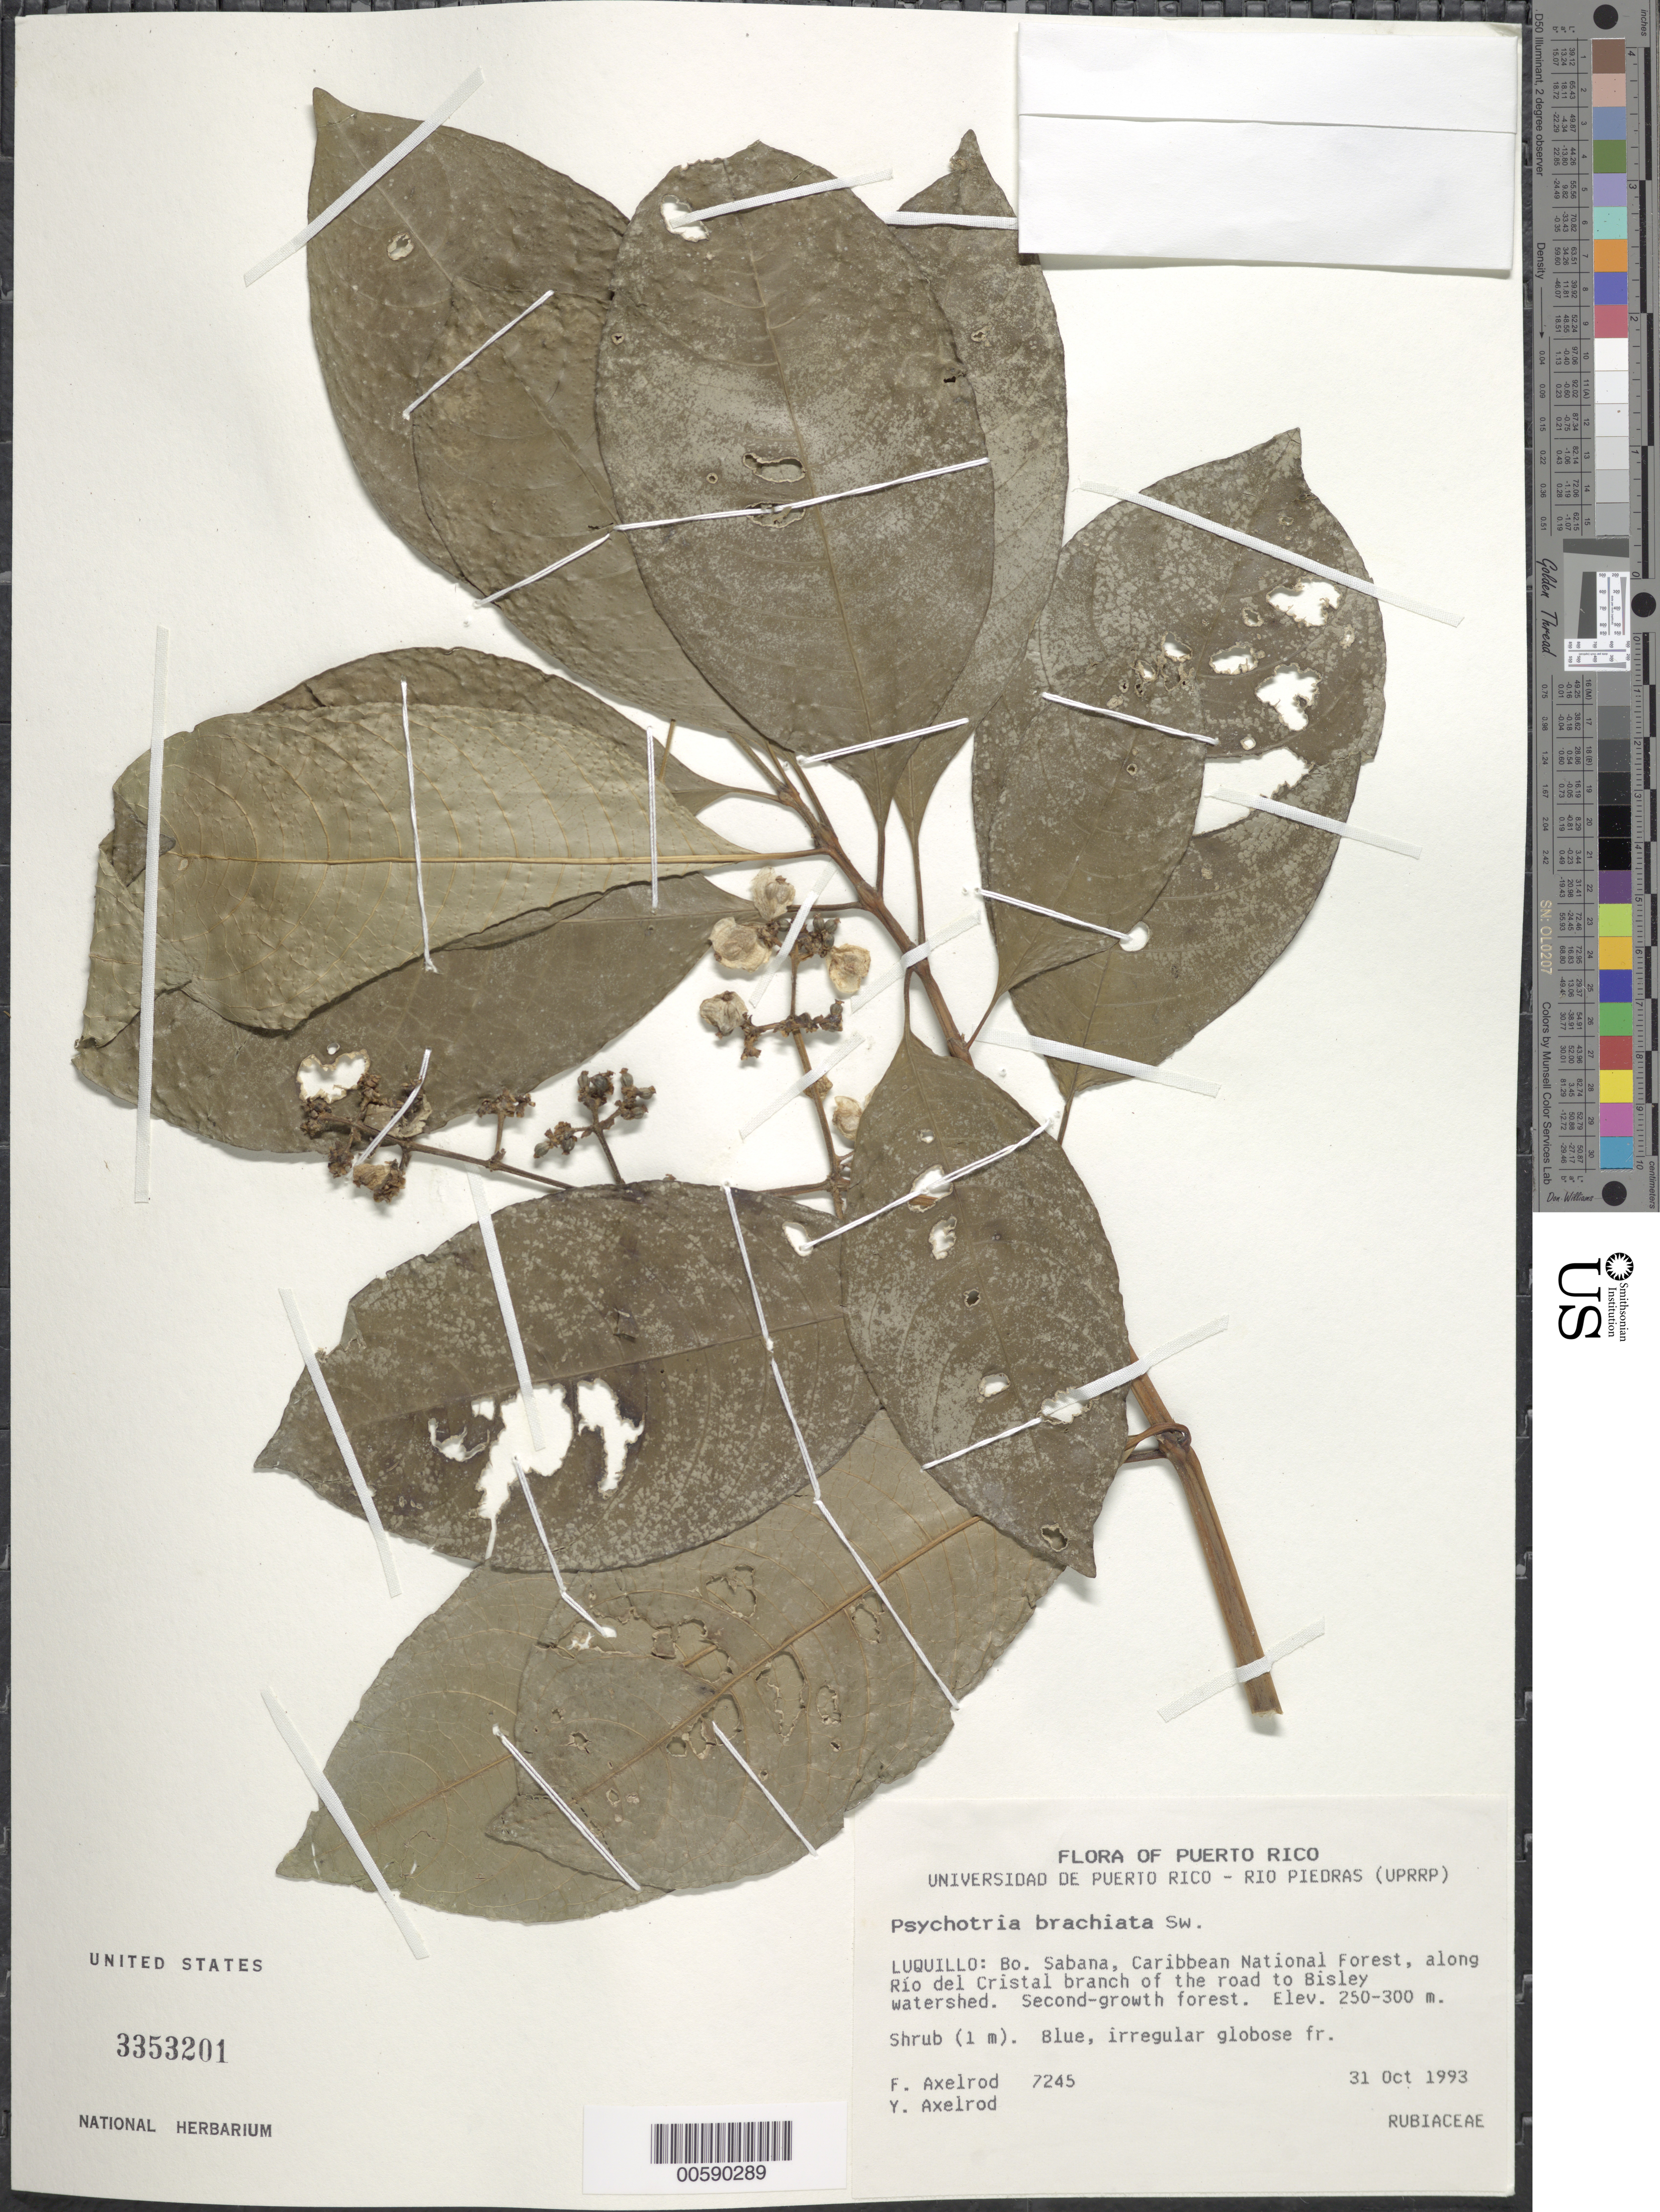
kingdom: Plantae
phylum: Tracheophyta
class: Magnoliopsida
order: Gentianales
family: Rubiaceae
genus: Psychotria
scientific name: Psychotria brachiata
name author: Sw.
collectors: F. S. Axelrod & Y. Axelrod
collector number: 7245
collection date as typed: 31 Oct 1993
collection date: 1993-10-31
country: Puerto Rico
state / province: Luquillo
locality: Luquillo: Bo. Sabana, Caribbean National Forest, along Río del Cristal branch of the road to Bisley watershed.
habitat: Second-growth forest.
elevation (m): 250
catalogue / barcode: US 3353201